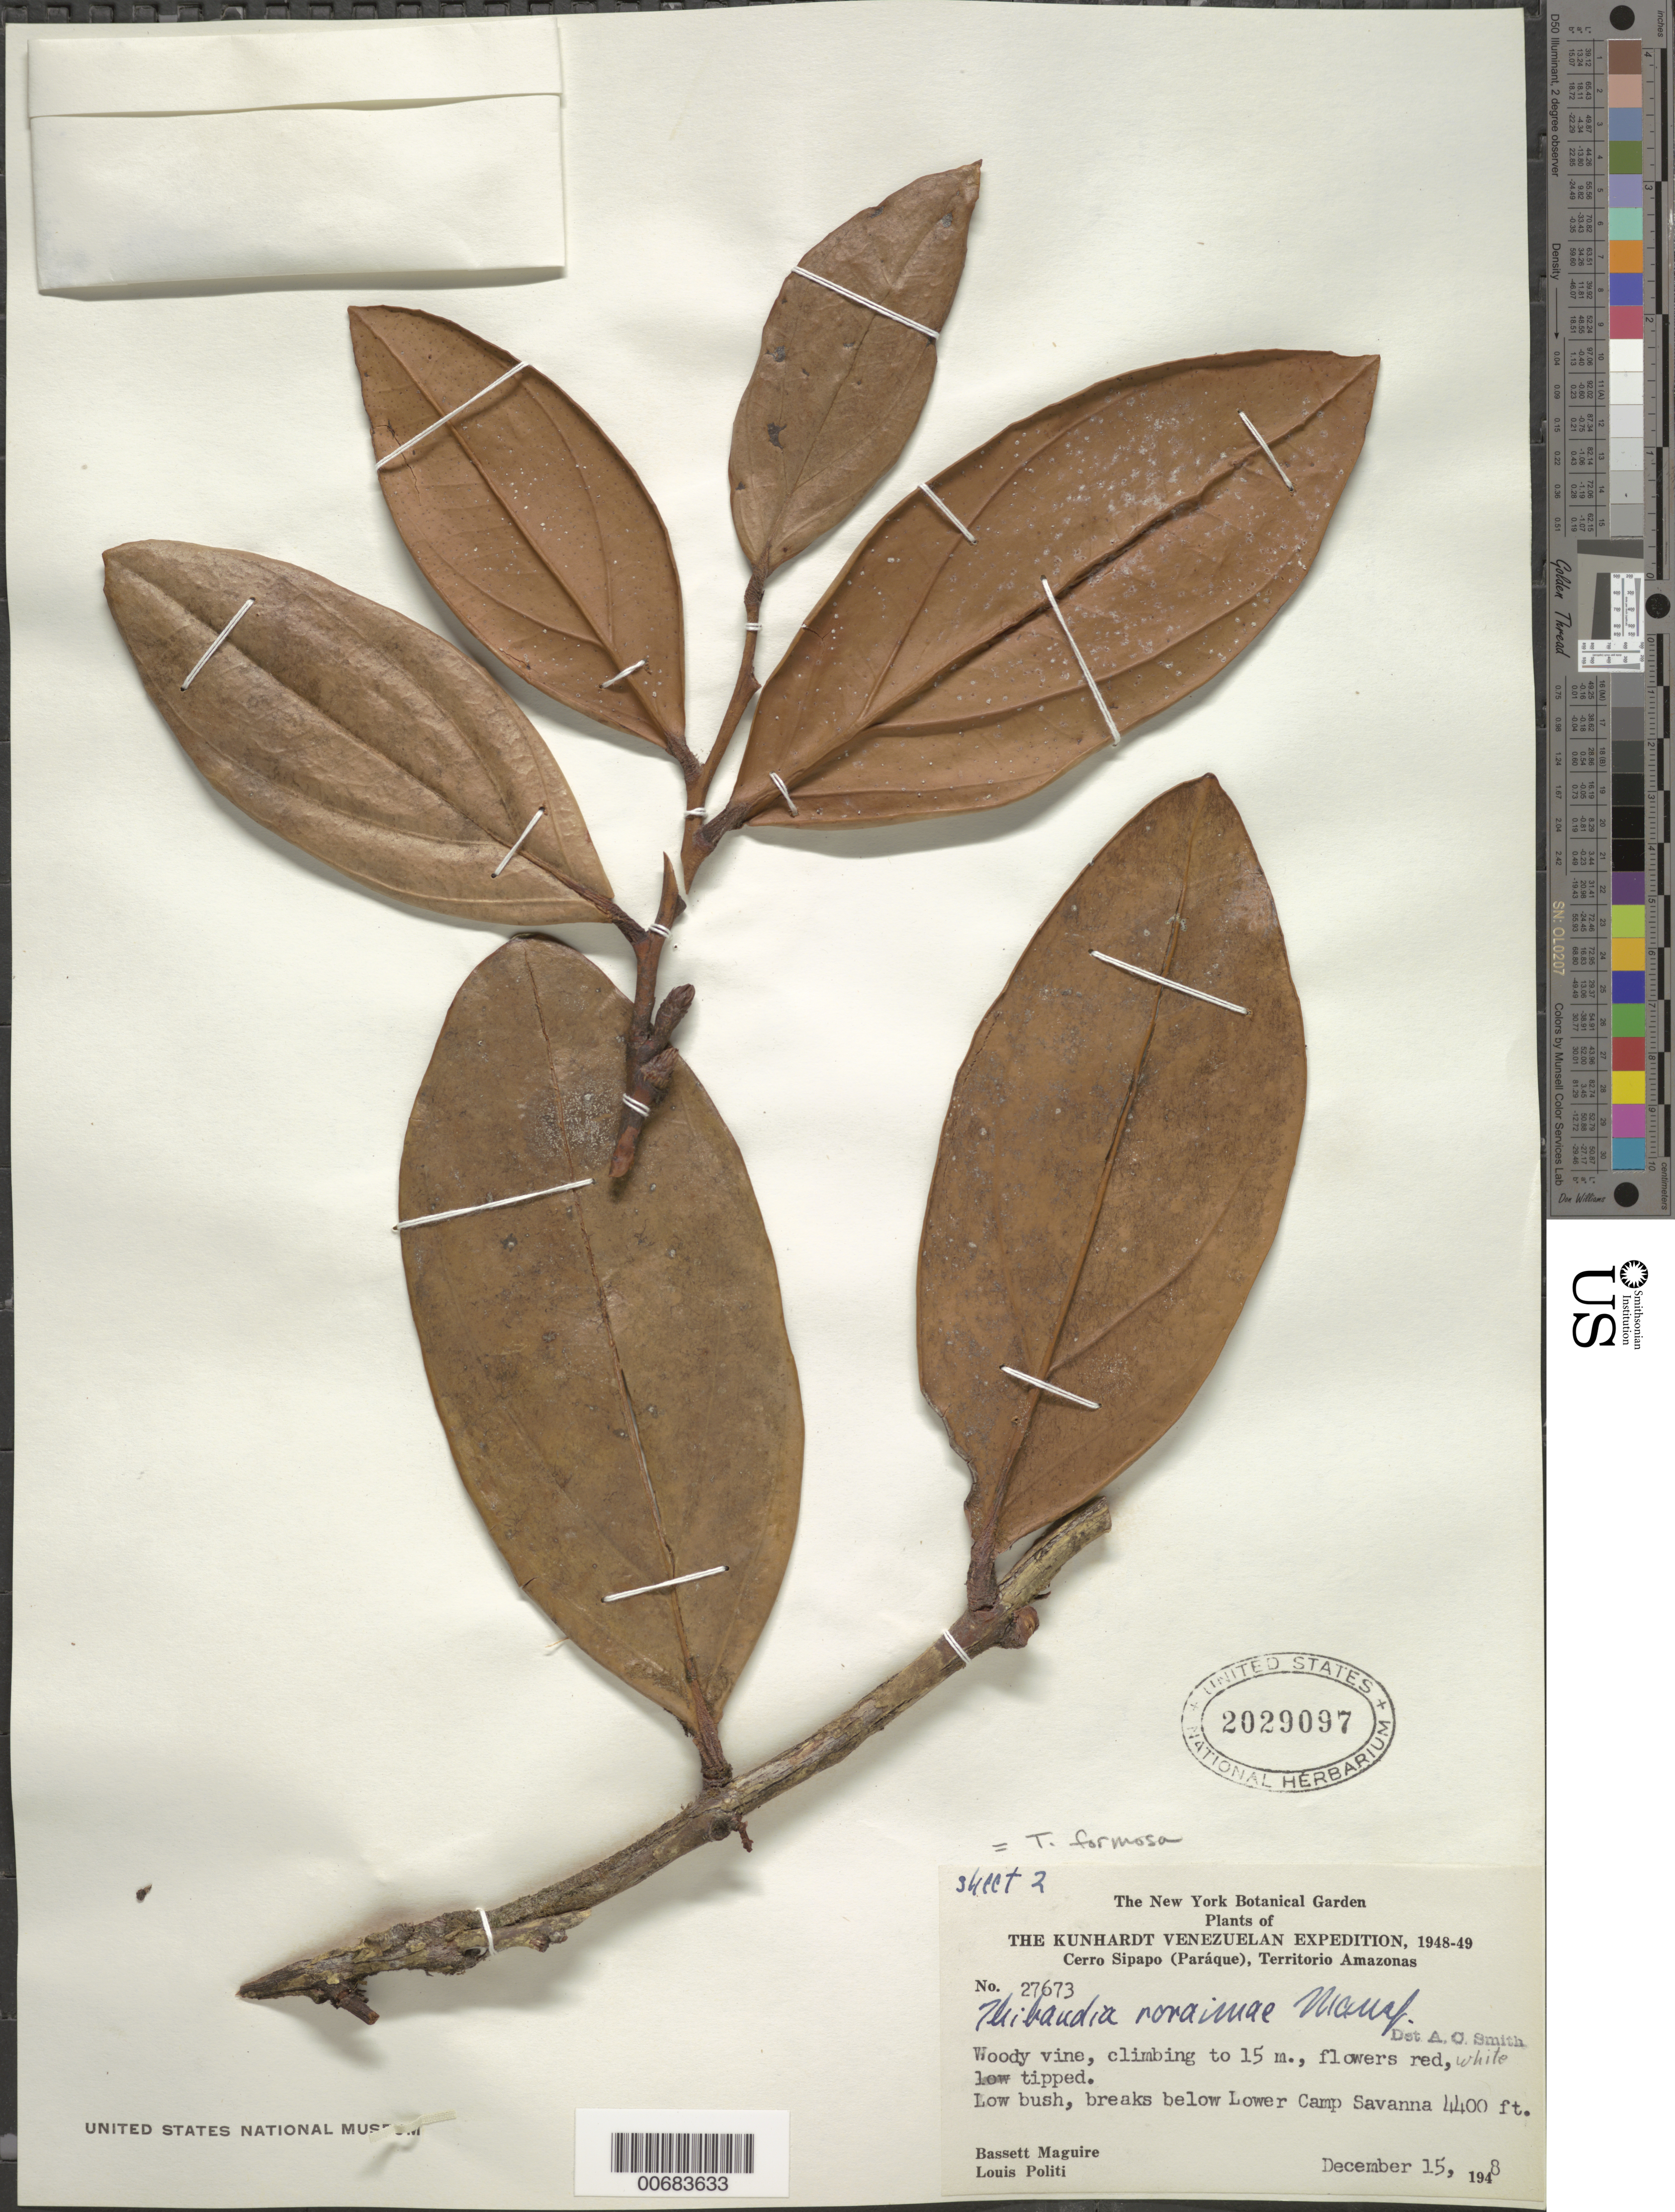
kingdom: Plantae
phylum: Tracheophyta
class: Magnoliopsida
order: Ericales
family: Ericaceae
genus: Thibaudia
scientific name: Thibaudia formosa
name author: (Klotzsch) Hoerold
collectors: B. Maguire & L. Politi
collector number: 27673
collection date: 1948-12-15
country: Venezuela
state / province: Amazonas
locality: Cerro Sipapo (Paráque), Territorio Amazonas. Breaks below Lower Camp Savanna.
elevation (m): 1341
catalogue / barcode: US 2029097